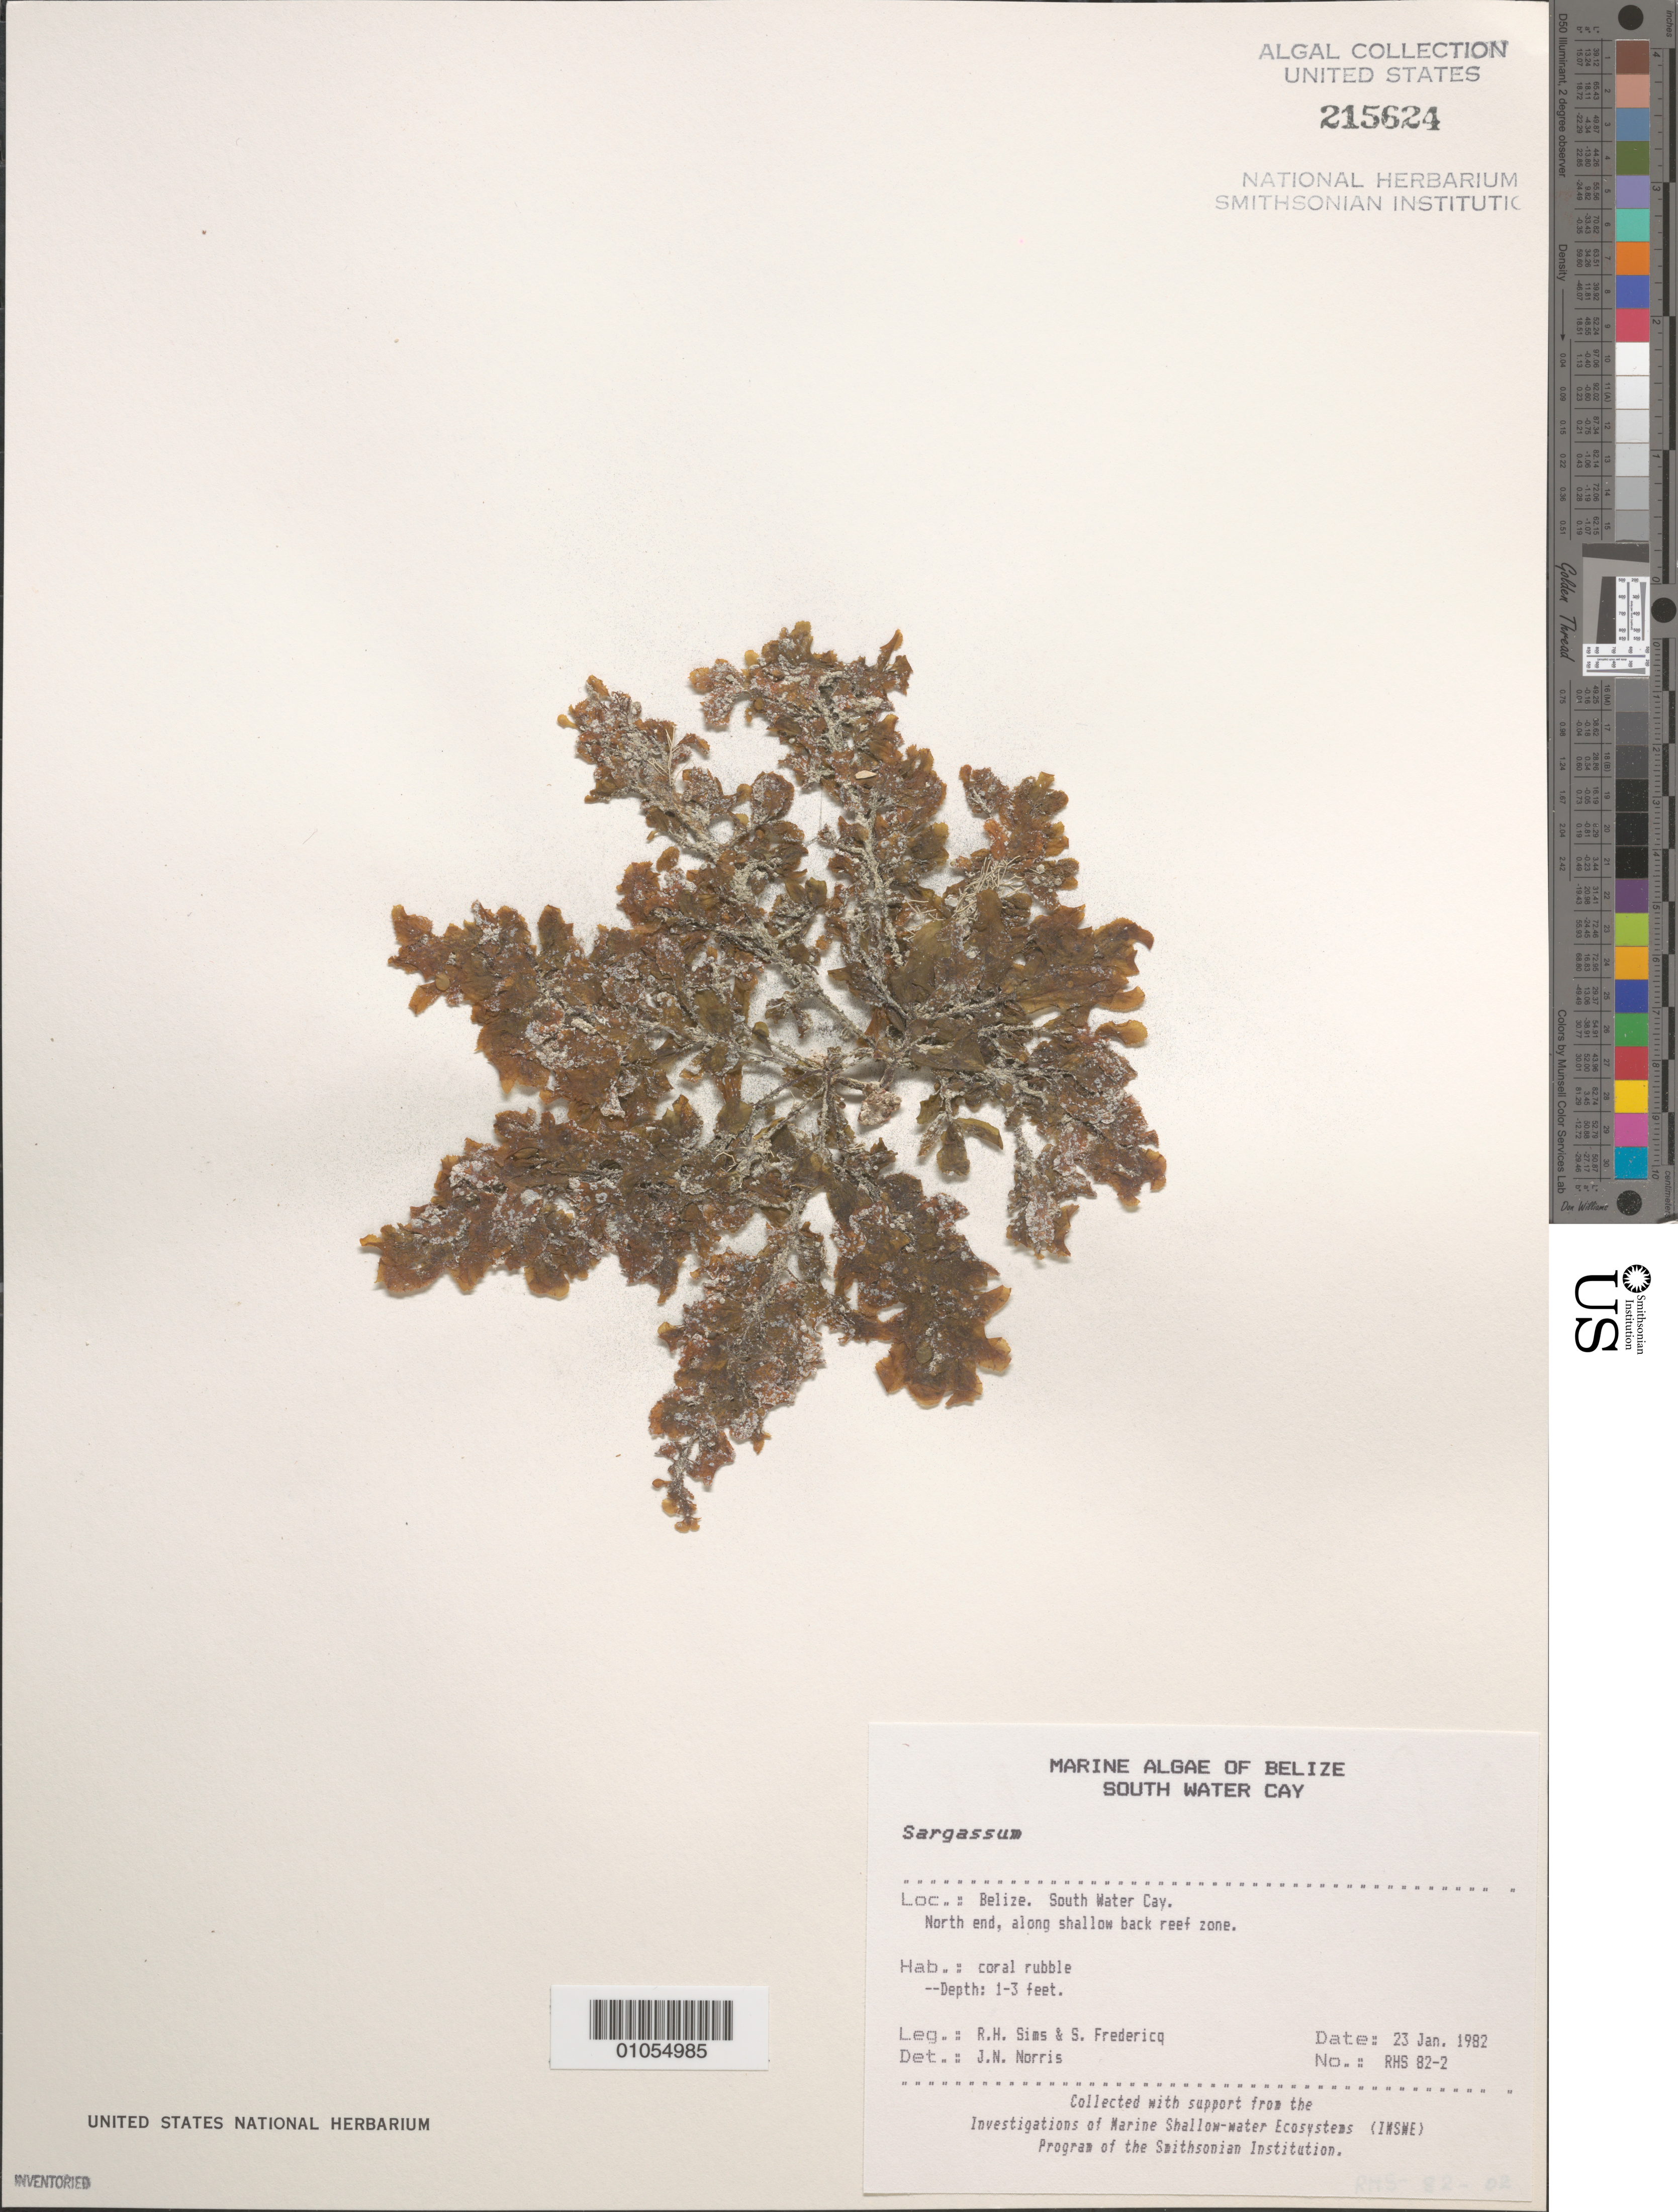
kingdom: Chromista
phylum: Ochrophyta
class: Phaeophyceae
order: Fucales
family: Sargassaceae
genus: Sargassum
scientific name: Sargassum sp.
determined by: Norris, James N.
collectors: R. H. Sims & S. Fredericq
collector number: RHS 82-2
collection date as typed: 23 Jan 1982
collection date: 1982-01-23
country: Belize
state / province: Stann Creek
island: South Water Cay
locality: North end of cay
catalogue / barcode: US 215624